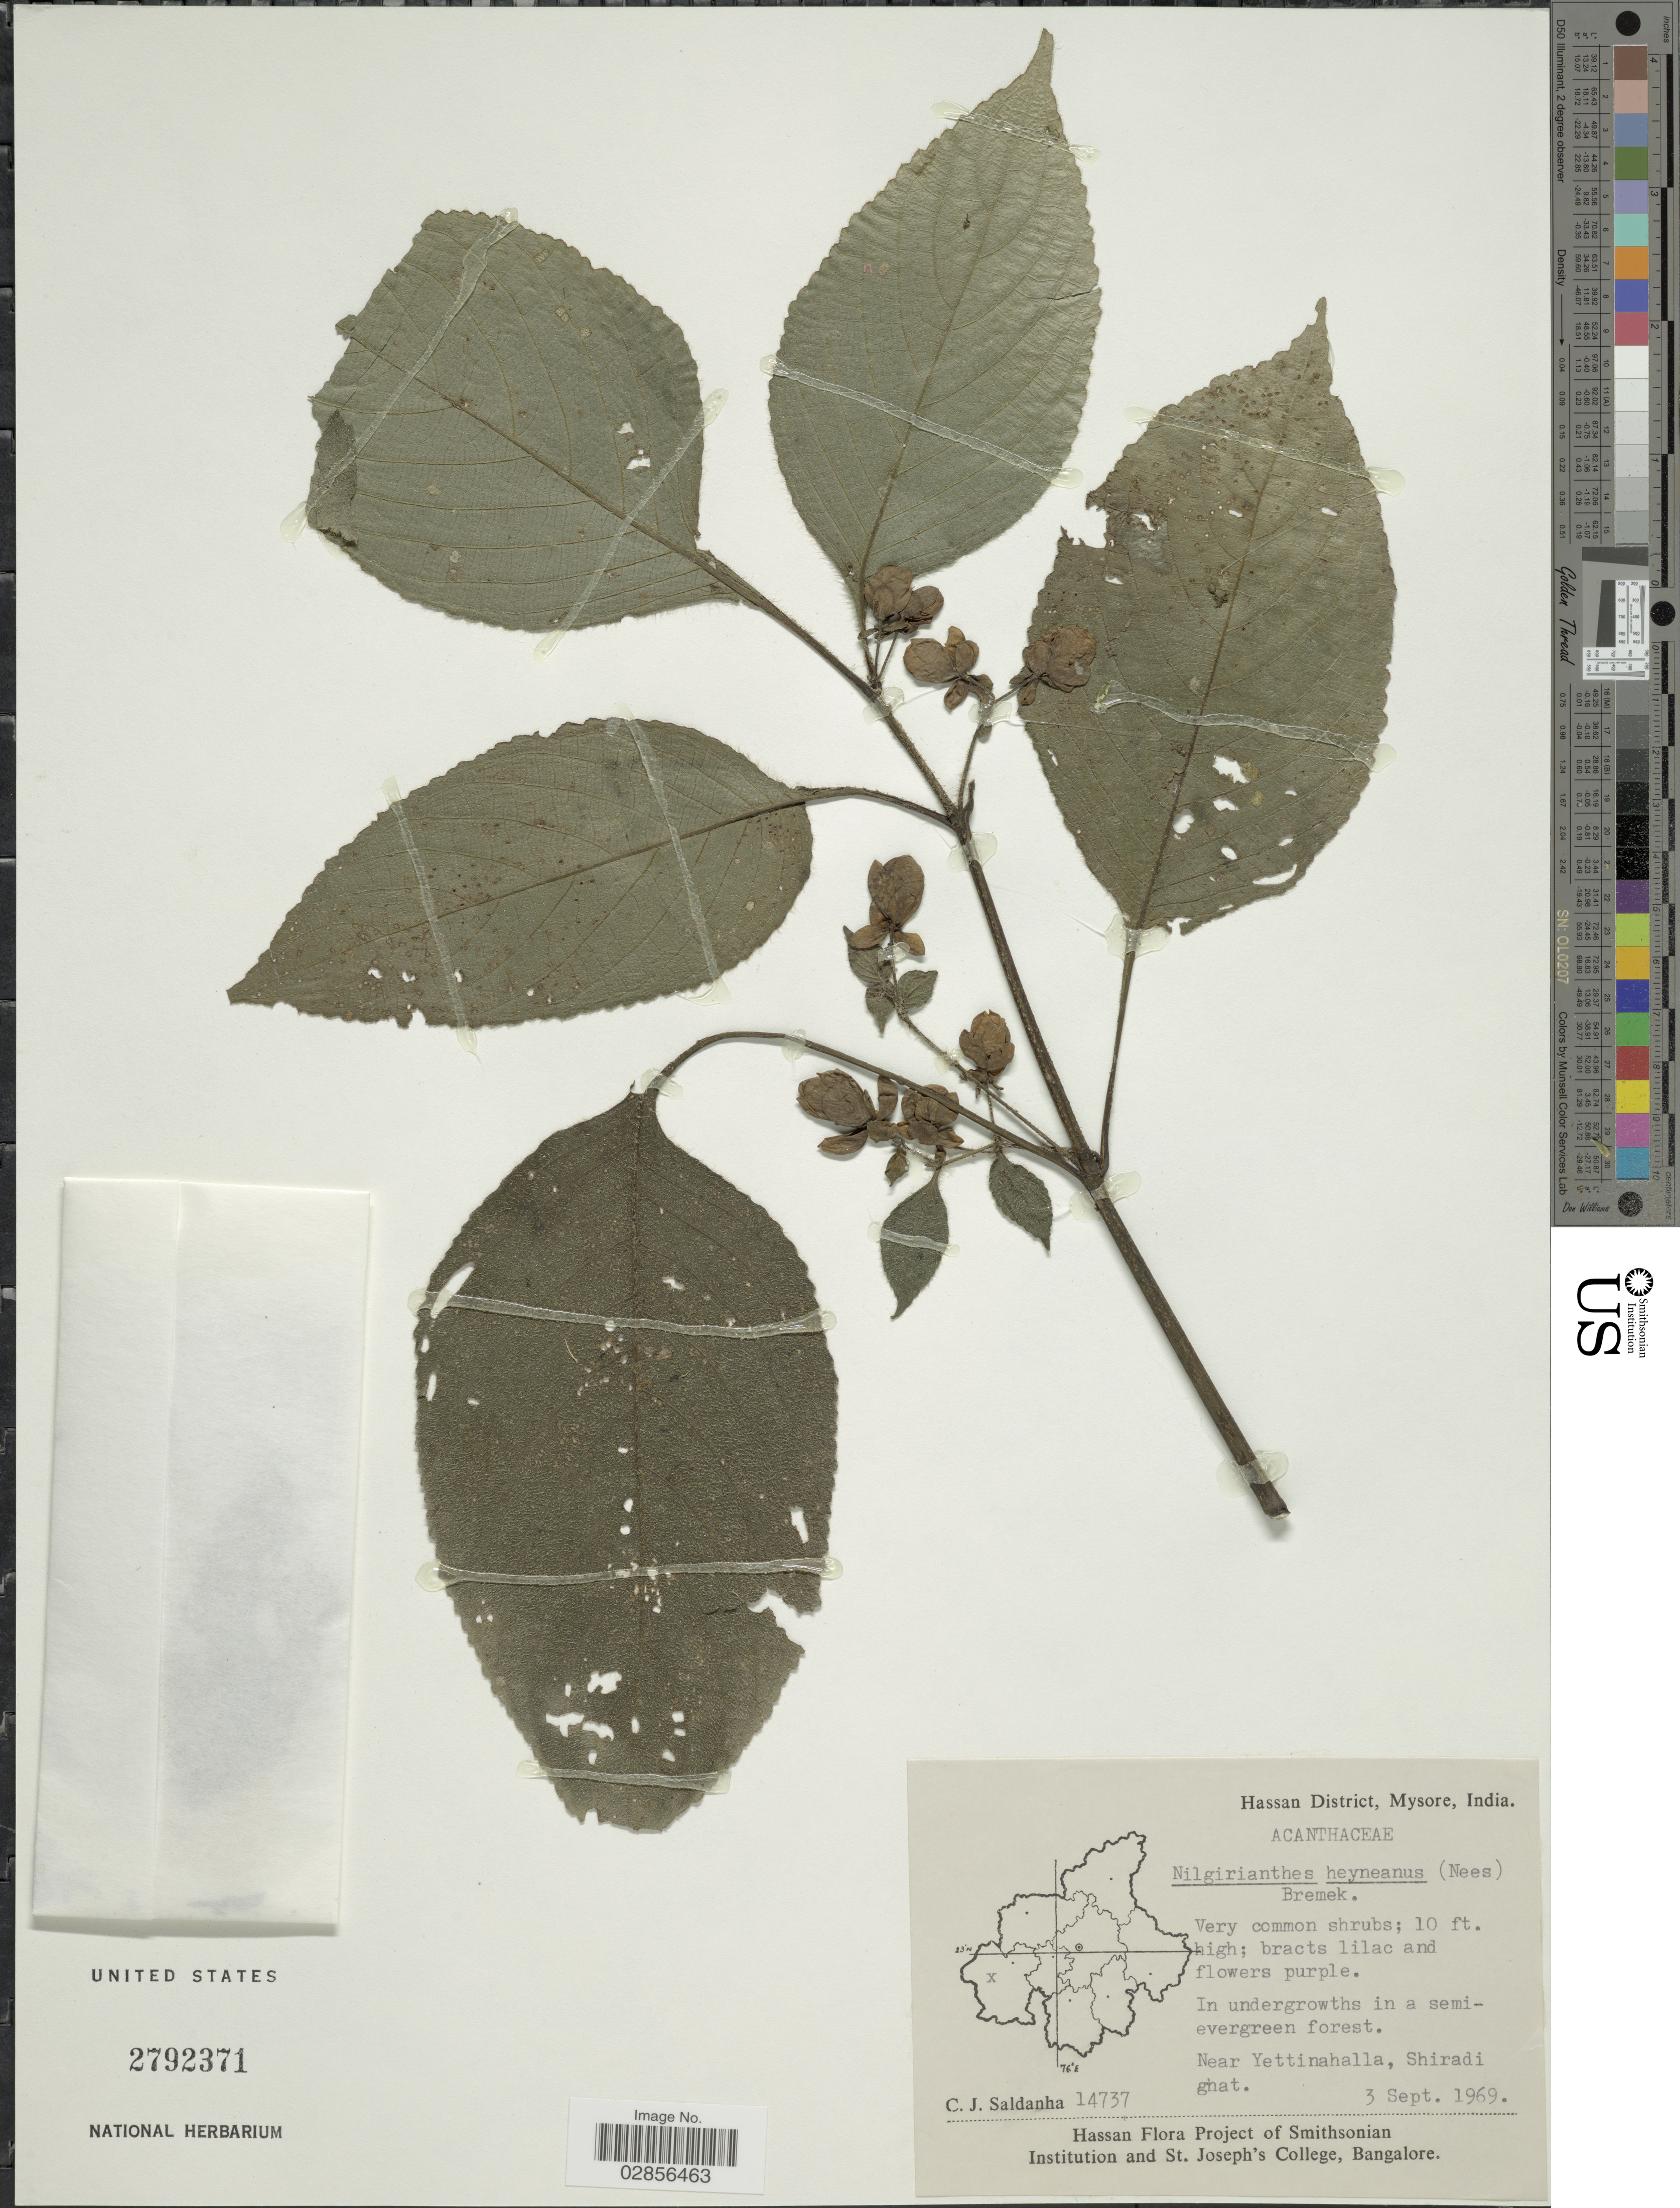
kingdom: Plantae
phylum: Tracheophyta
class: Magnoliopsida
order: Lamiales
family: Acanthaceae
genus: Strobilanthes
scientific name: Strobilanthes lupulina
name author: Nees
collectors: C. J. Saldanha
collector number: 14737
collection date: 1969-09-03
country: India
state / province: Karnataka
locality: Hassan District, Mysore. Near Yettinahalla, Shiradi ghat.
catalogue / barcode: US 2792371